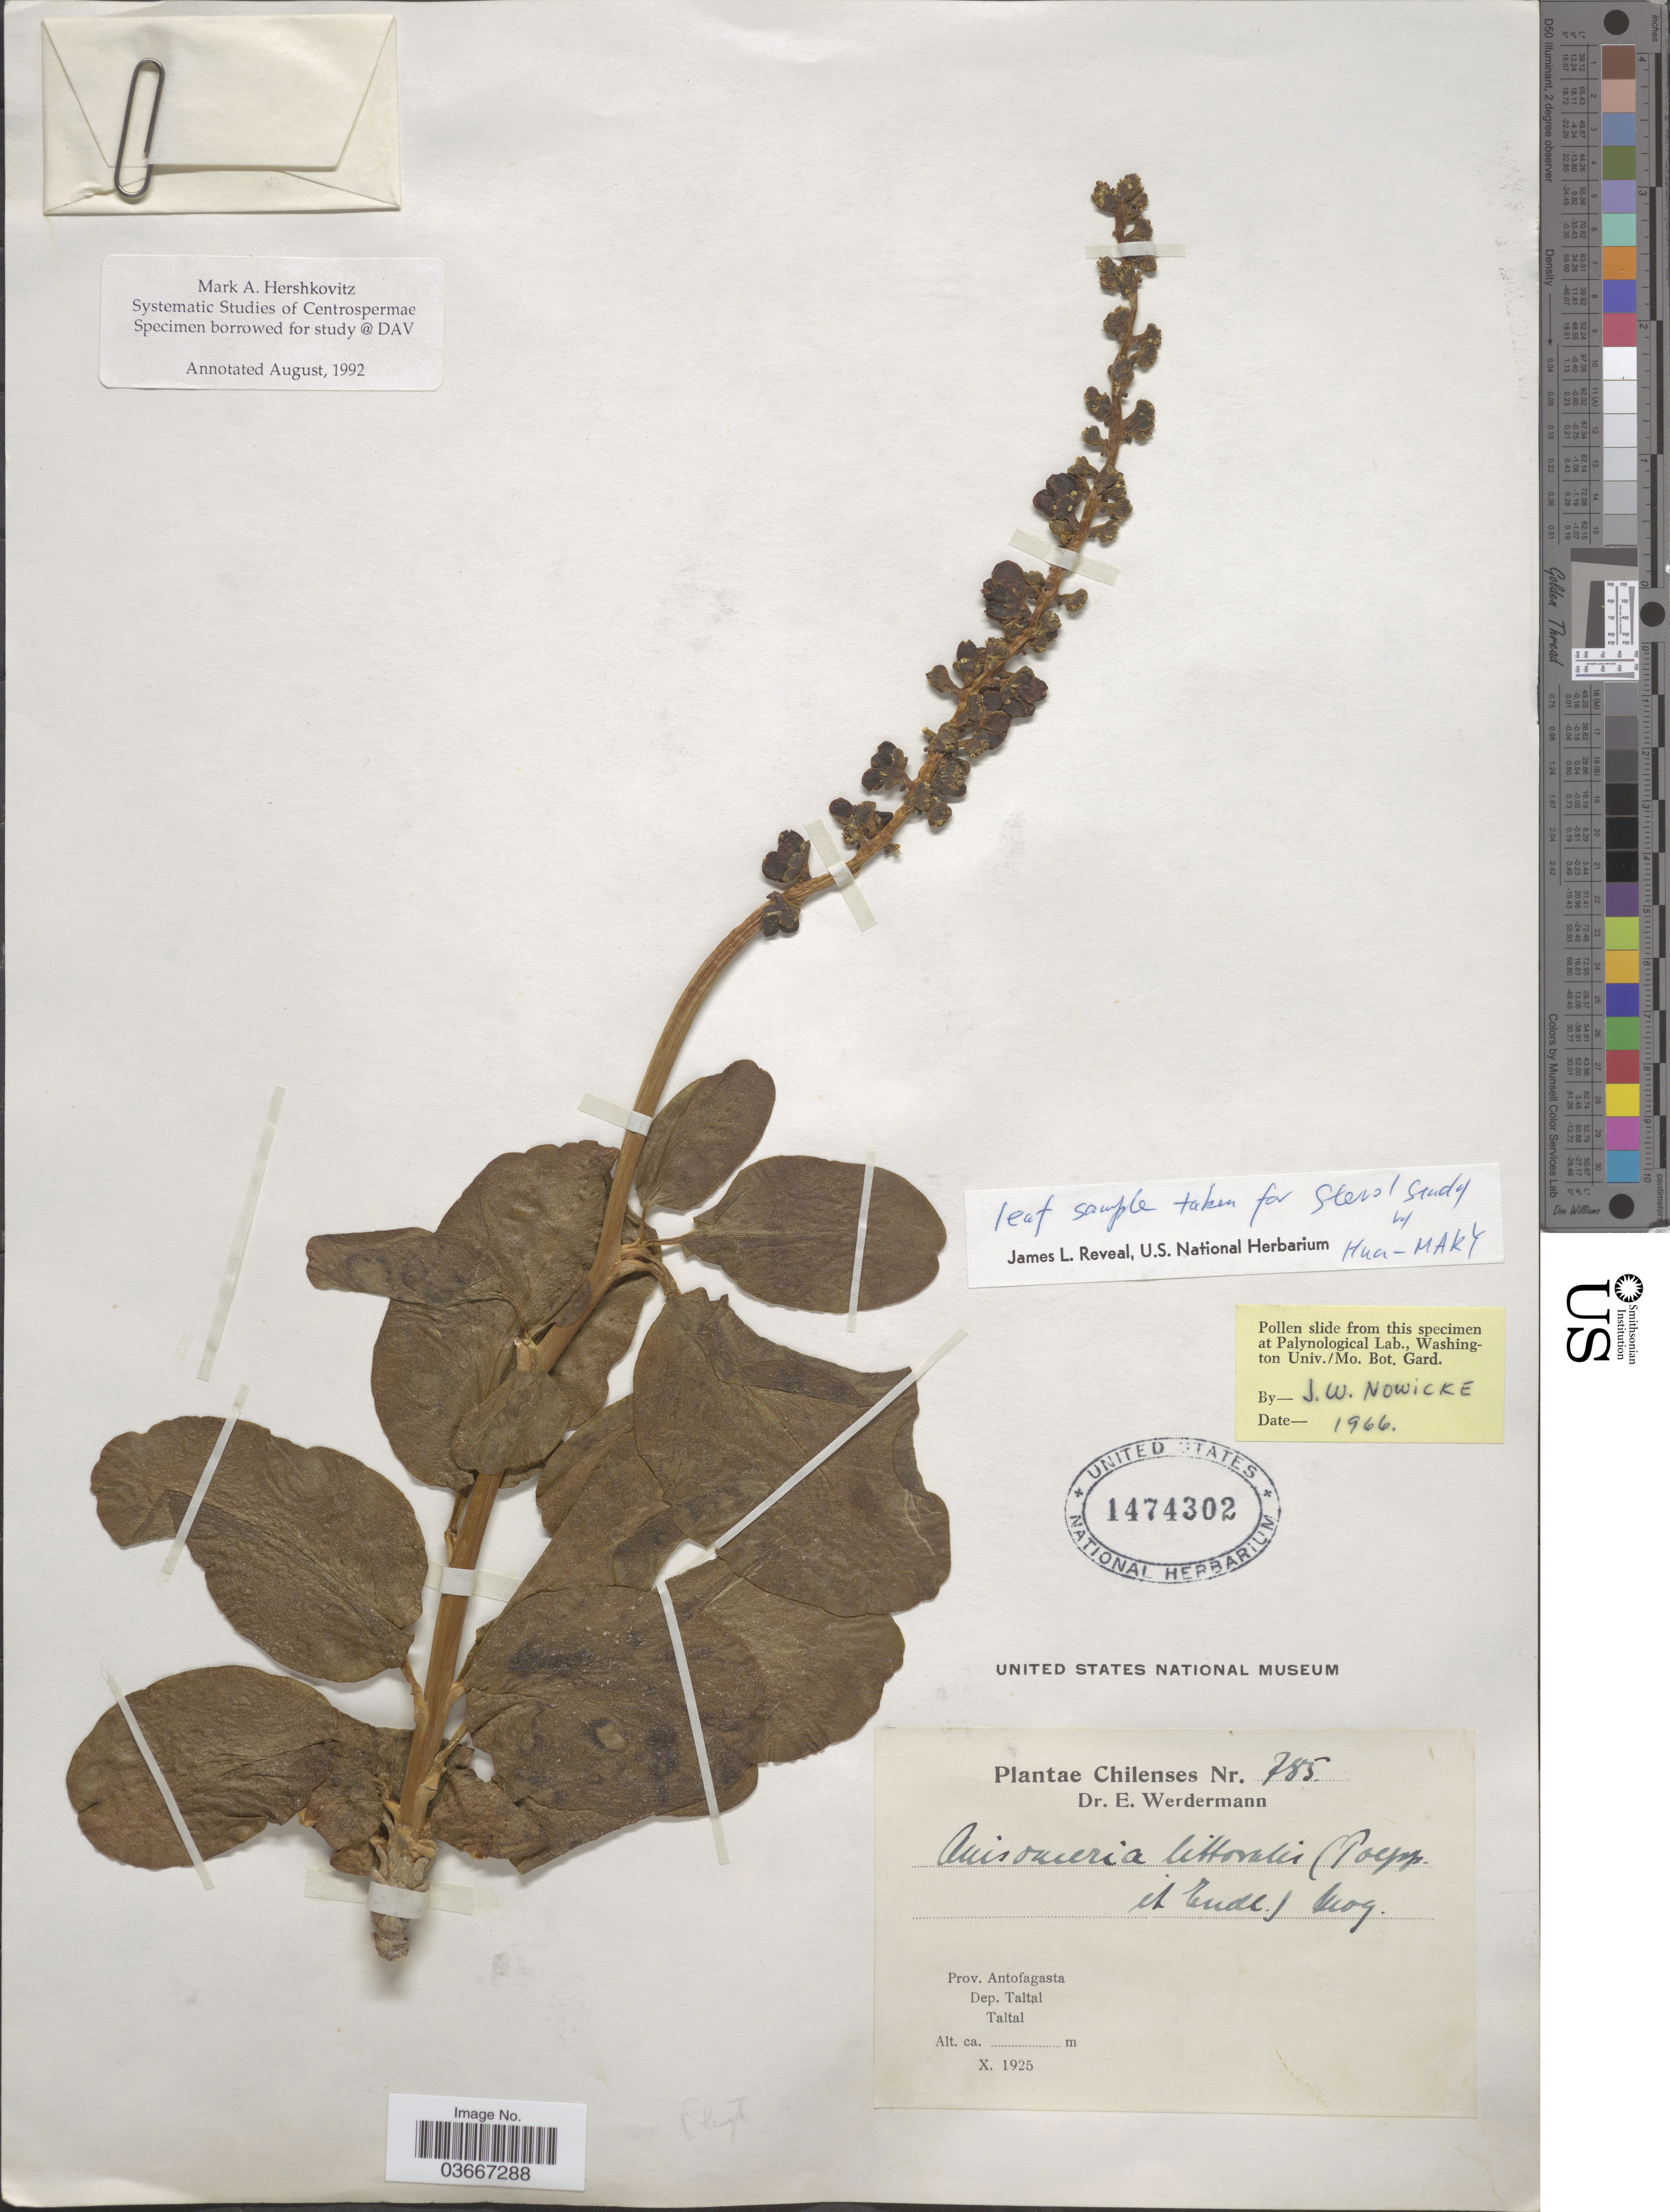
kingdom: Plantae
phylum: Tracheophyta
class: Magnoliopsida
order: Caryophyllales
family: Phytolaccaceae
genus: Anisomeria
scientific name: Anisomeria littoralis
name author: (Poepp. & Endl.) Moq.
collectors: E. Werdermann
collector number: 785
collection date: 1925-10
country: Chile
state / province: Antofagasta (II)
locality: Dep. Taltal. Taltal.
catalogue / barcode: US 1474302